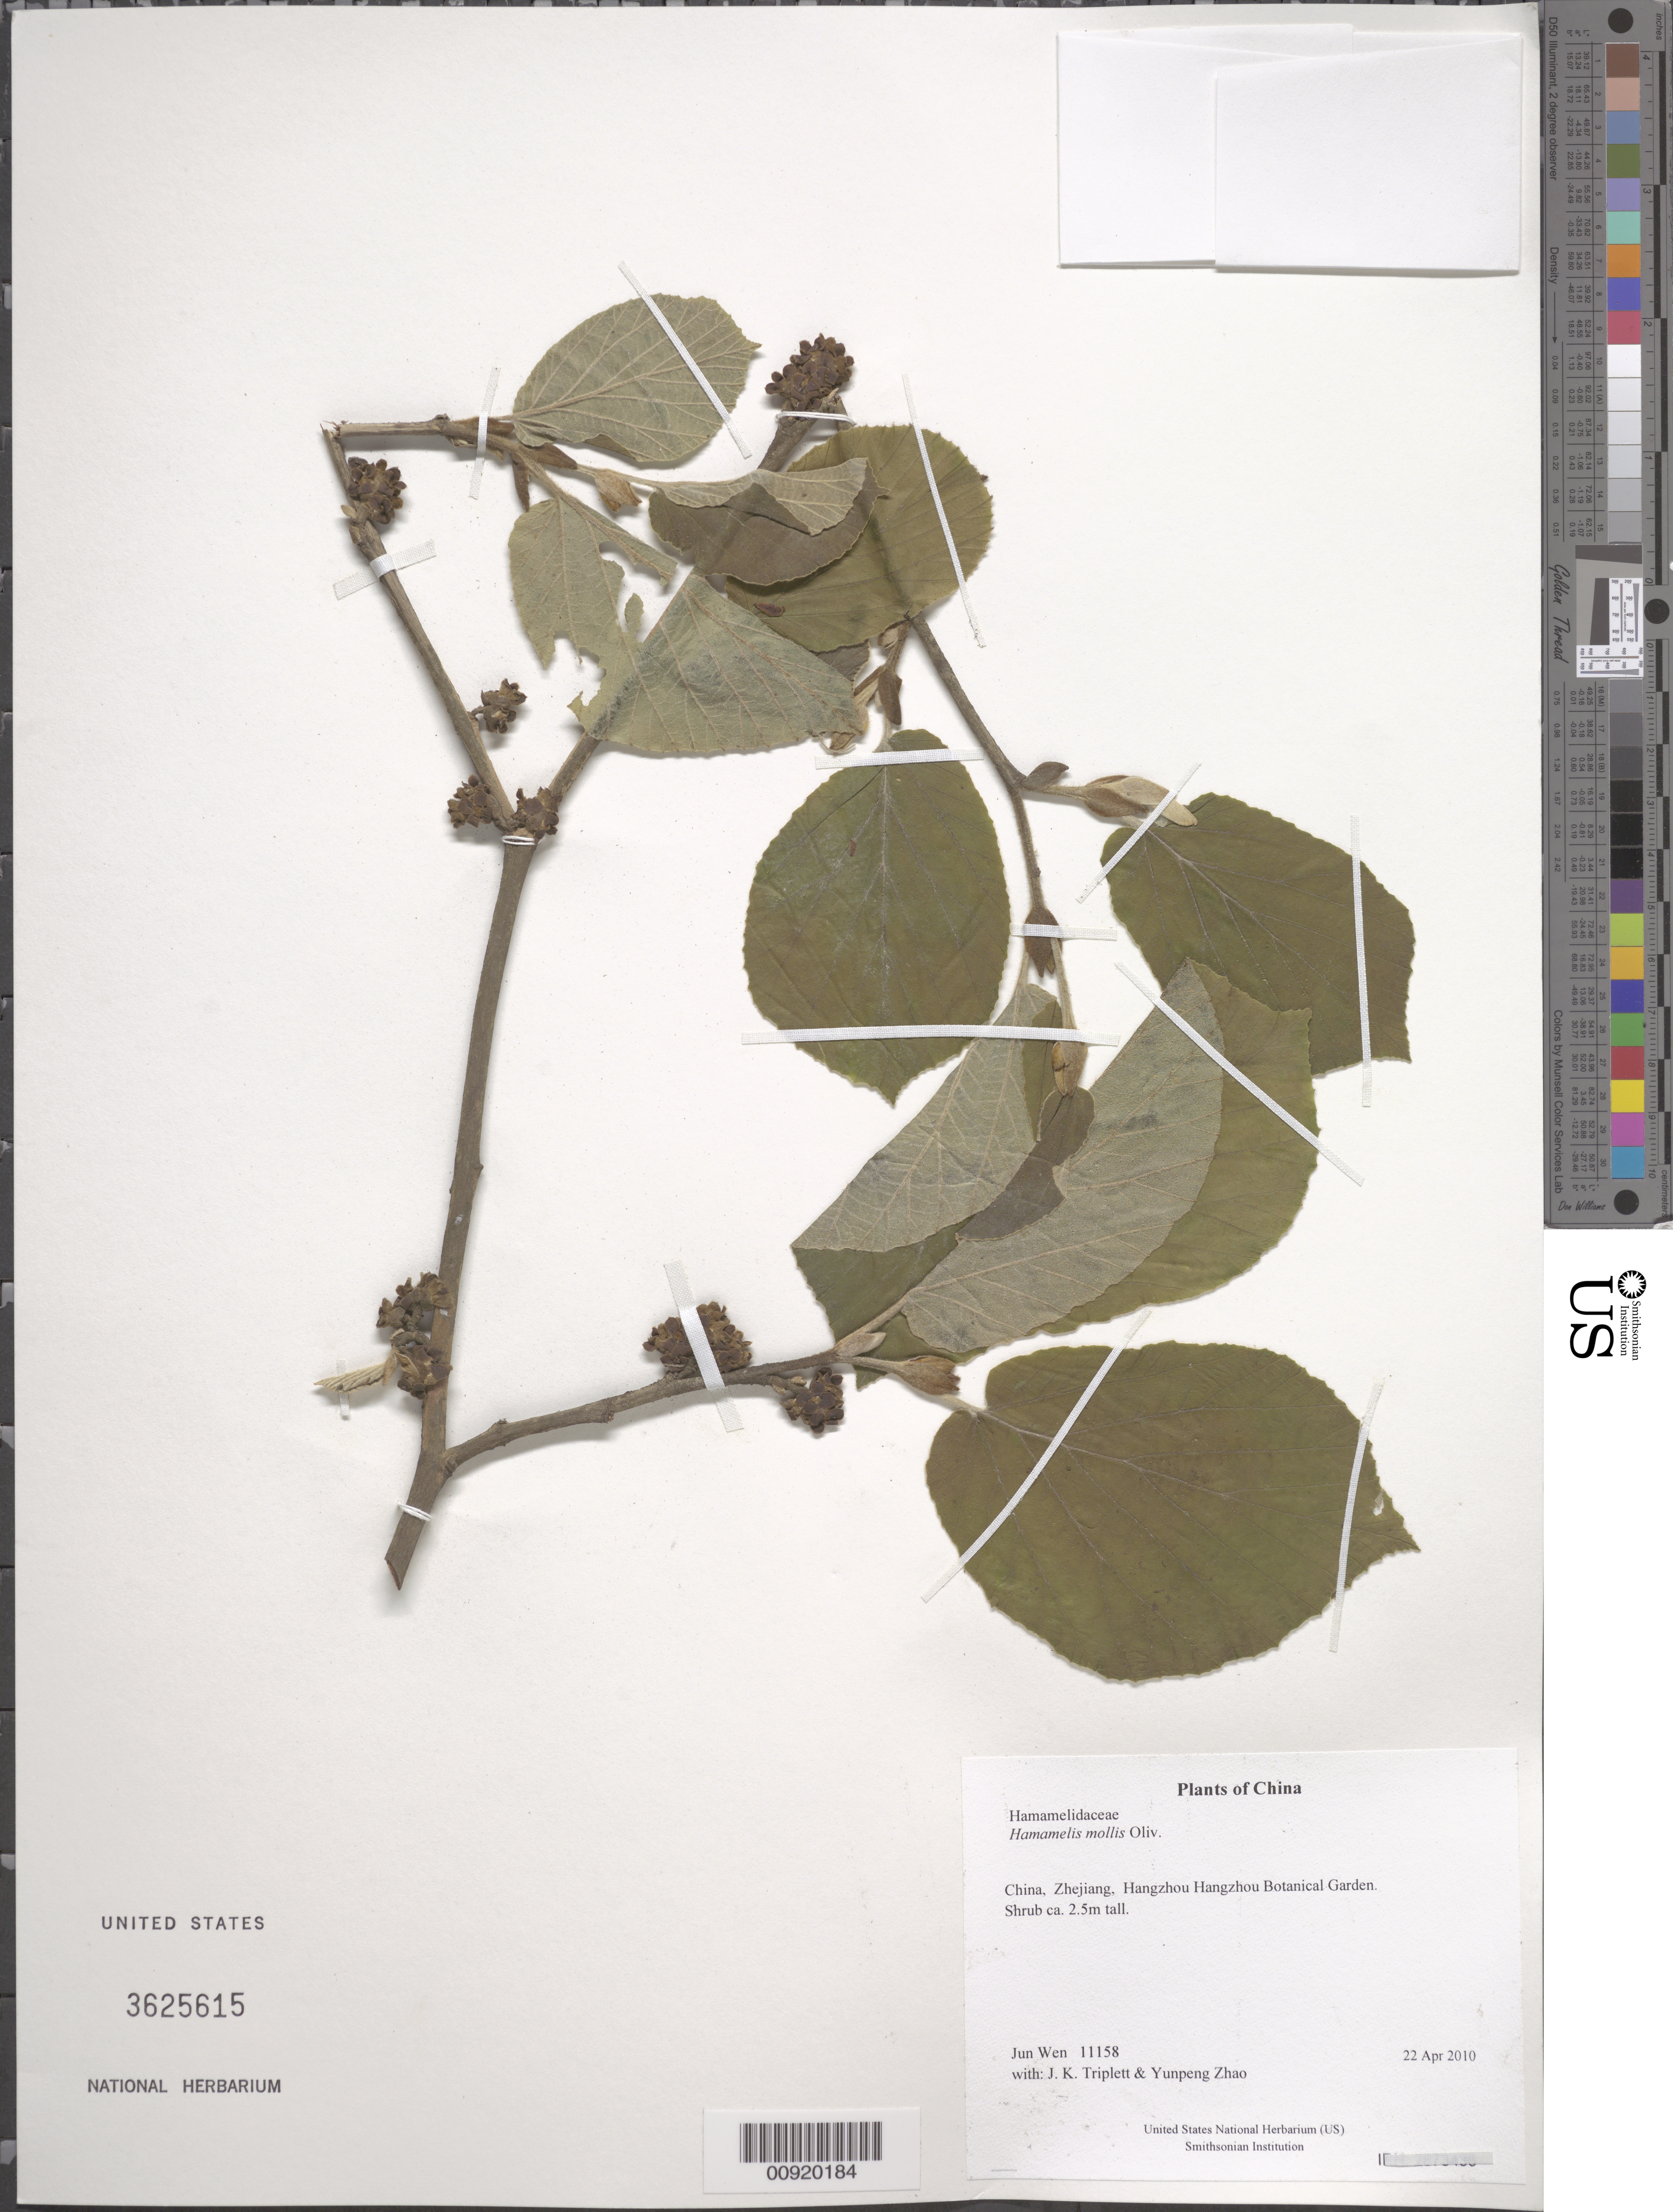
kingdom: Plantae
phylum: Tracheophyta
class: Magnoliopsida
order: Saxifragales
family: Hamamelidaceae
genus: Hamamelis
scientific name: Hamamelis mollis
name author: Oliv.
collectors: J. Wen, J. K. Triplett & Yunpeng Zhao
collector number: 11158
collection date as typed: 22 Apr 2010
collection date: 2010-04-22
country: China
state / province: Zhejiang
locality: Hangzhou Hangzhou Botanical Garden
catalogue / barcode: US 3625615